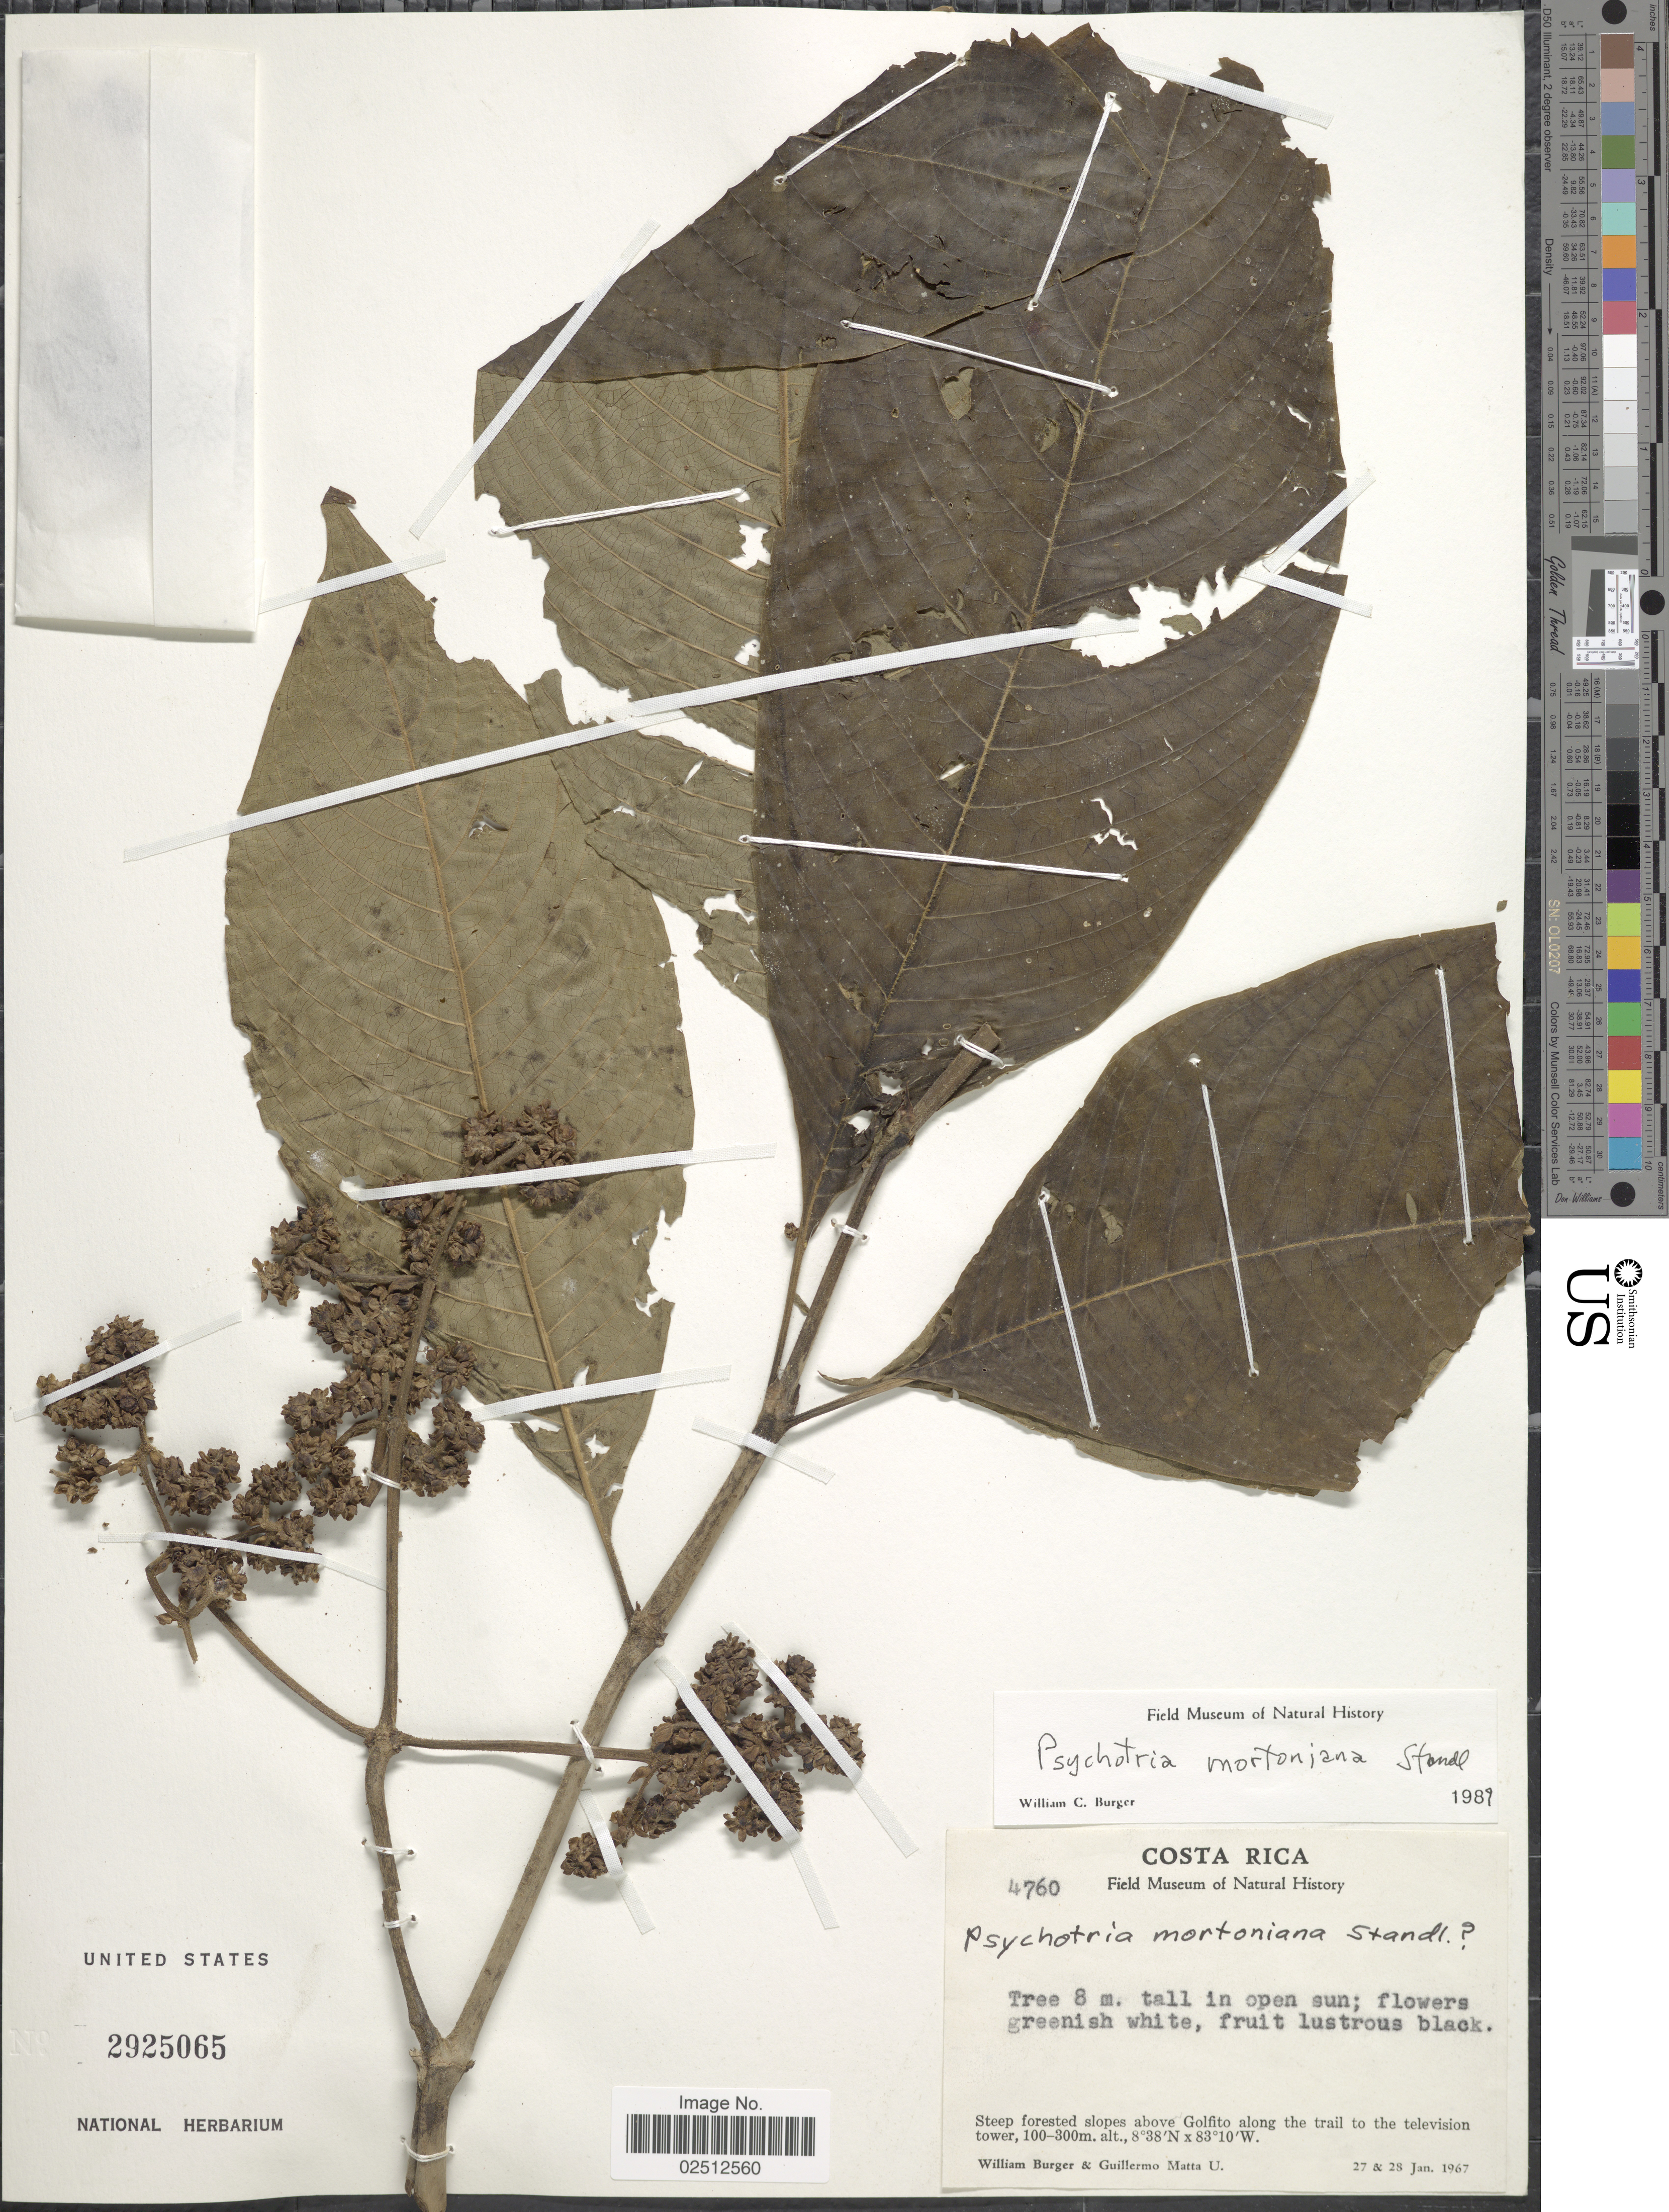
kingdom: Plantae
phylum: Tracheophyta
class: Magnoliopsida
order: Gentianales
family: Rubiaceae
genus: Psychotria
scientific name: Psychotria mortoniana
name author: Standl.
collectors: W. Burger & G. Matta U.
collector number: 4760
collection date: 1967-01-27/1967-01-28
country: Costa Rica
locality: Steep forested slopes above Golfito along the trail to the television tower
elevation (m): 100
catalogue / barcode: US 2925065